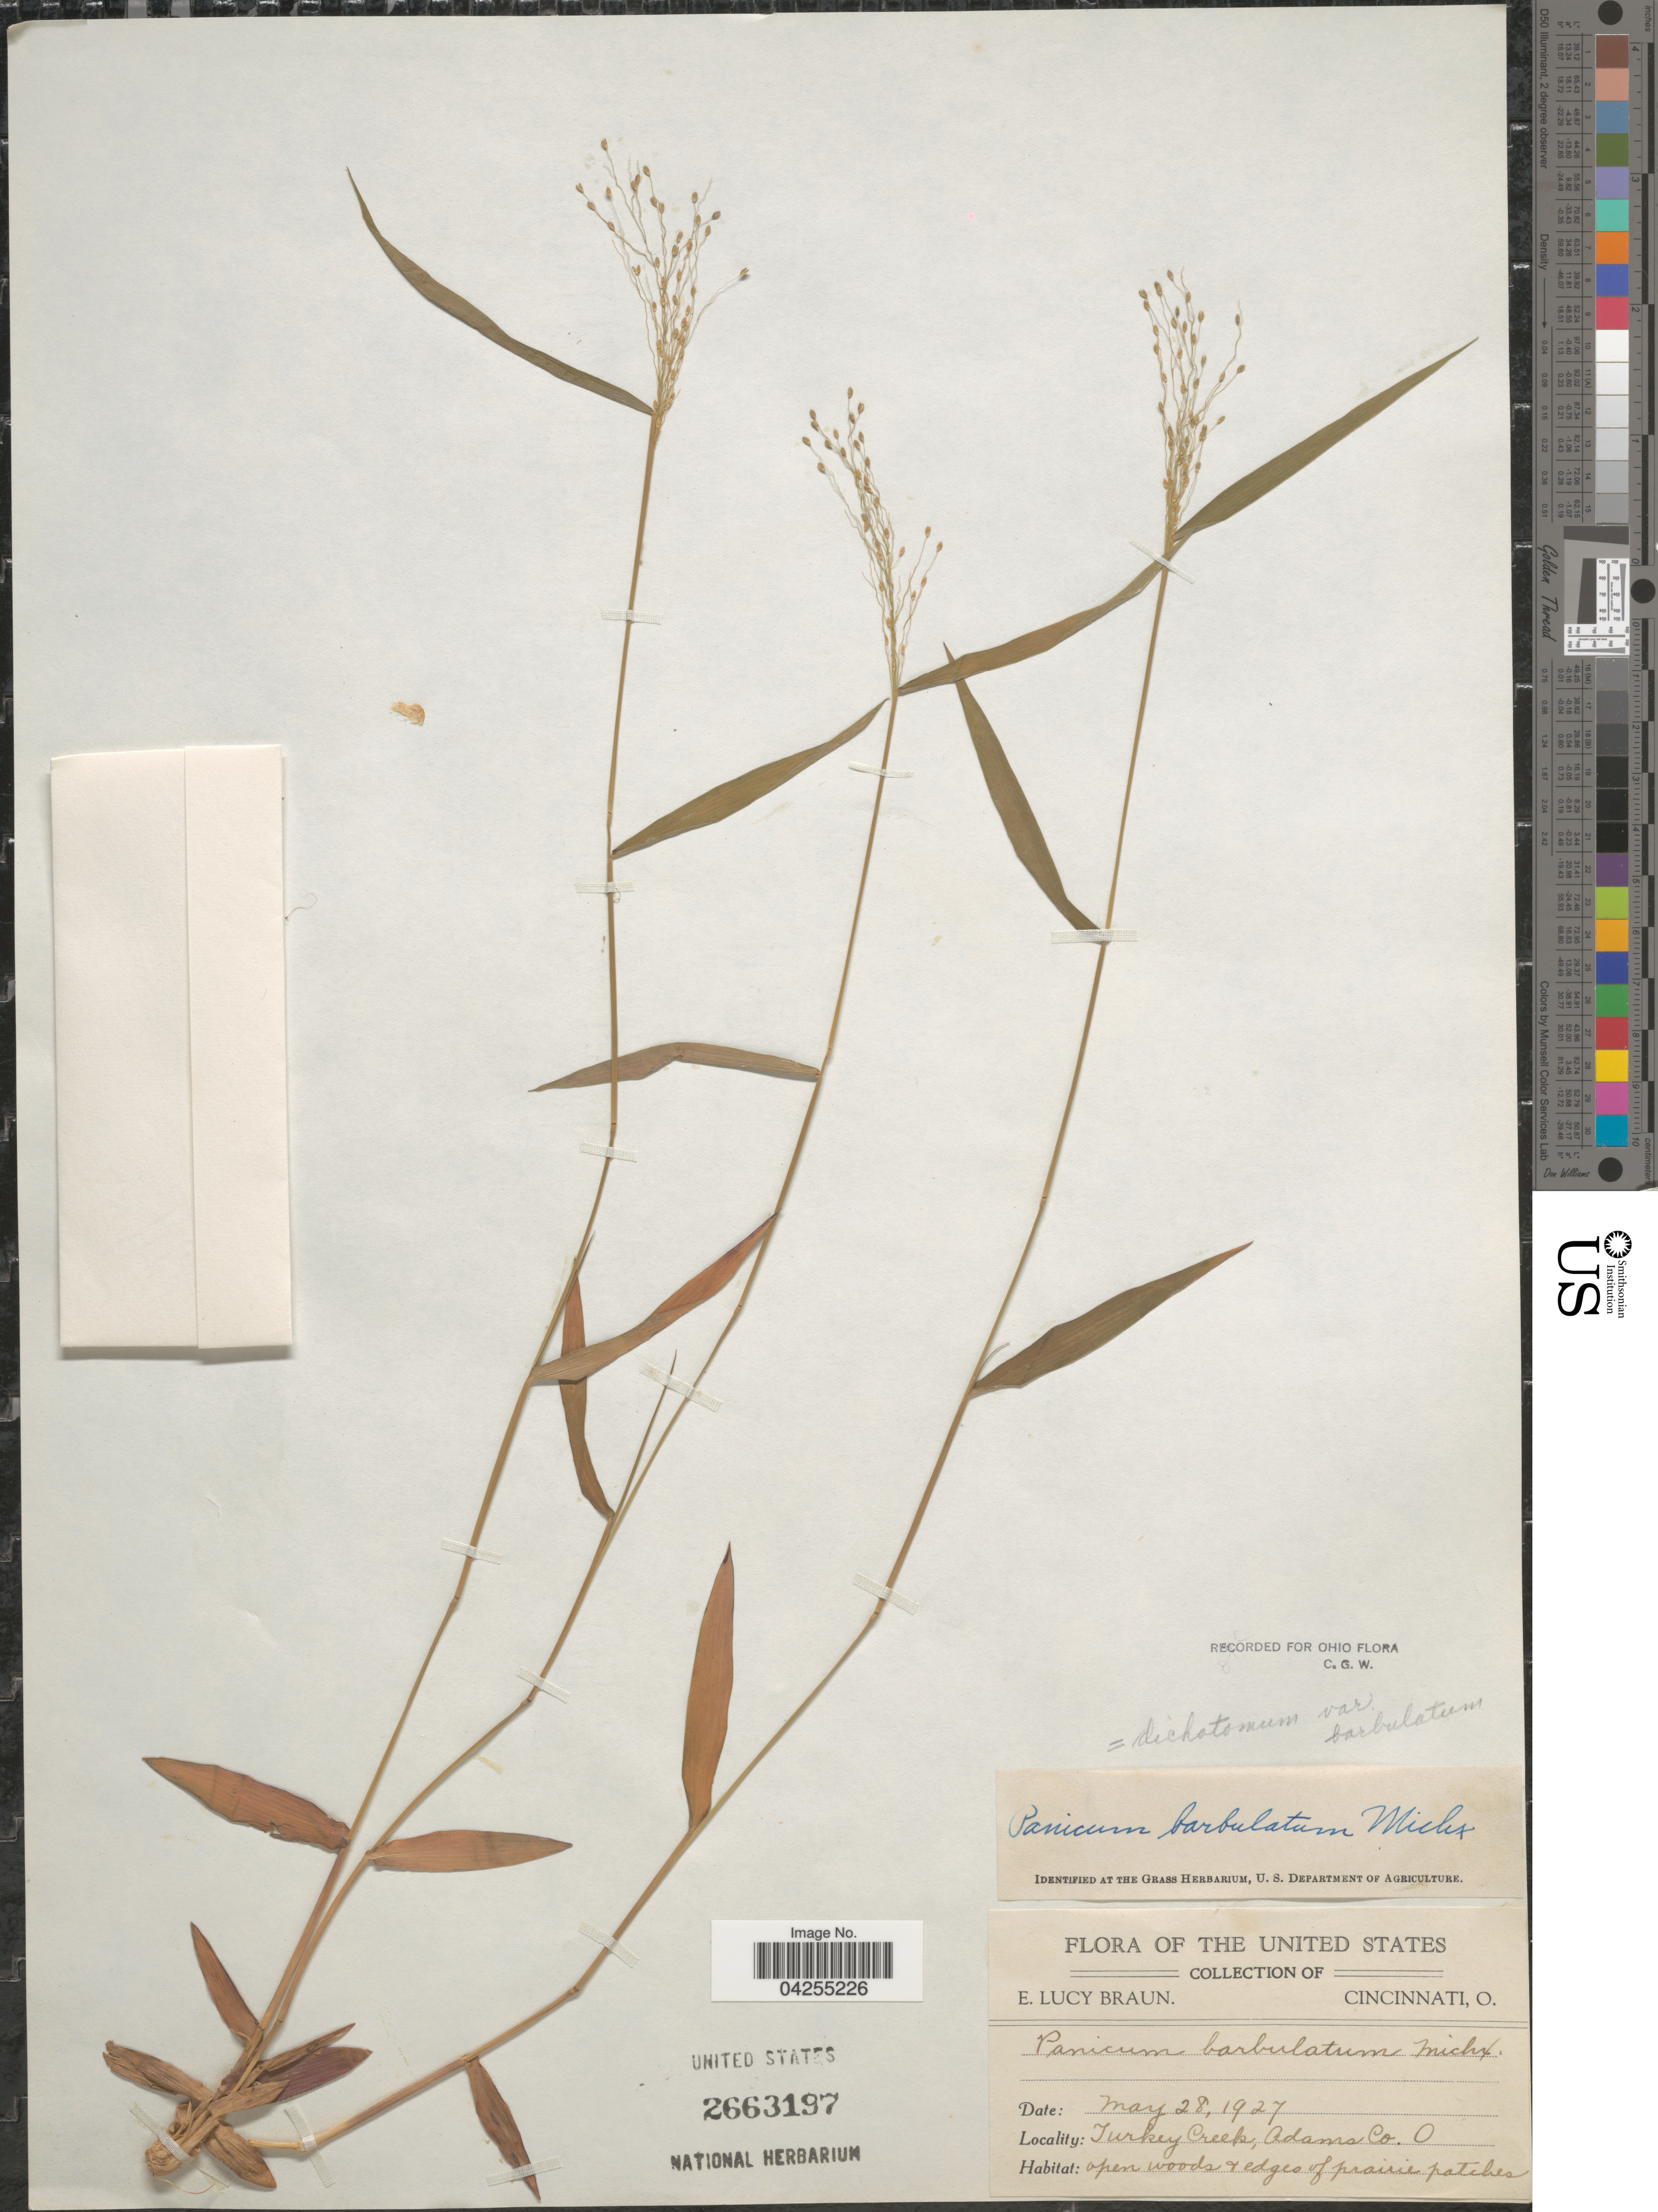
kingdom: Plantae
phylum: Tracheophyta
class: Liliopsida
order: Poales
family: Poaceae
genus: Dichanthelium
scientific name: Dichanthelium dichotomum var. dichotomum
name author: (L.) Gould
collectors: E. L. Braun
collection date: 1927-05-28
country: United States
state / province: Ohio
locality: Turkey Creek, Adams Co.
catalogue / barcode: US 2663197